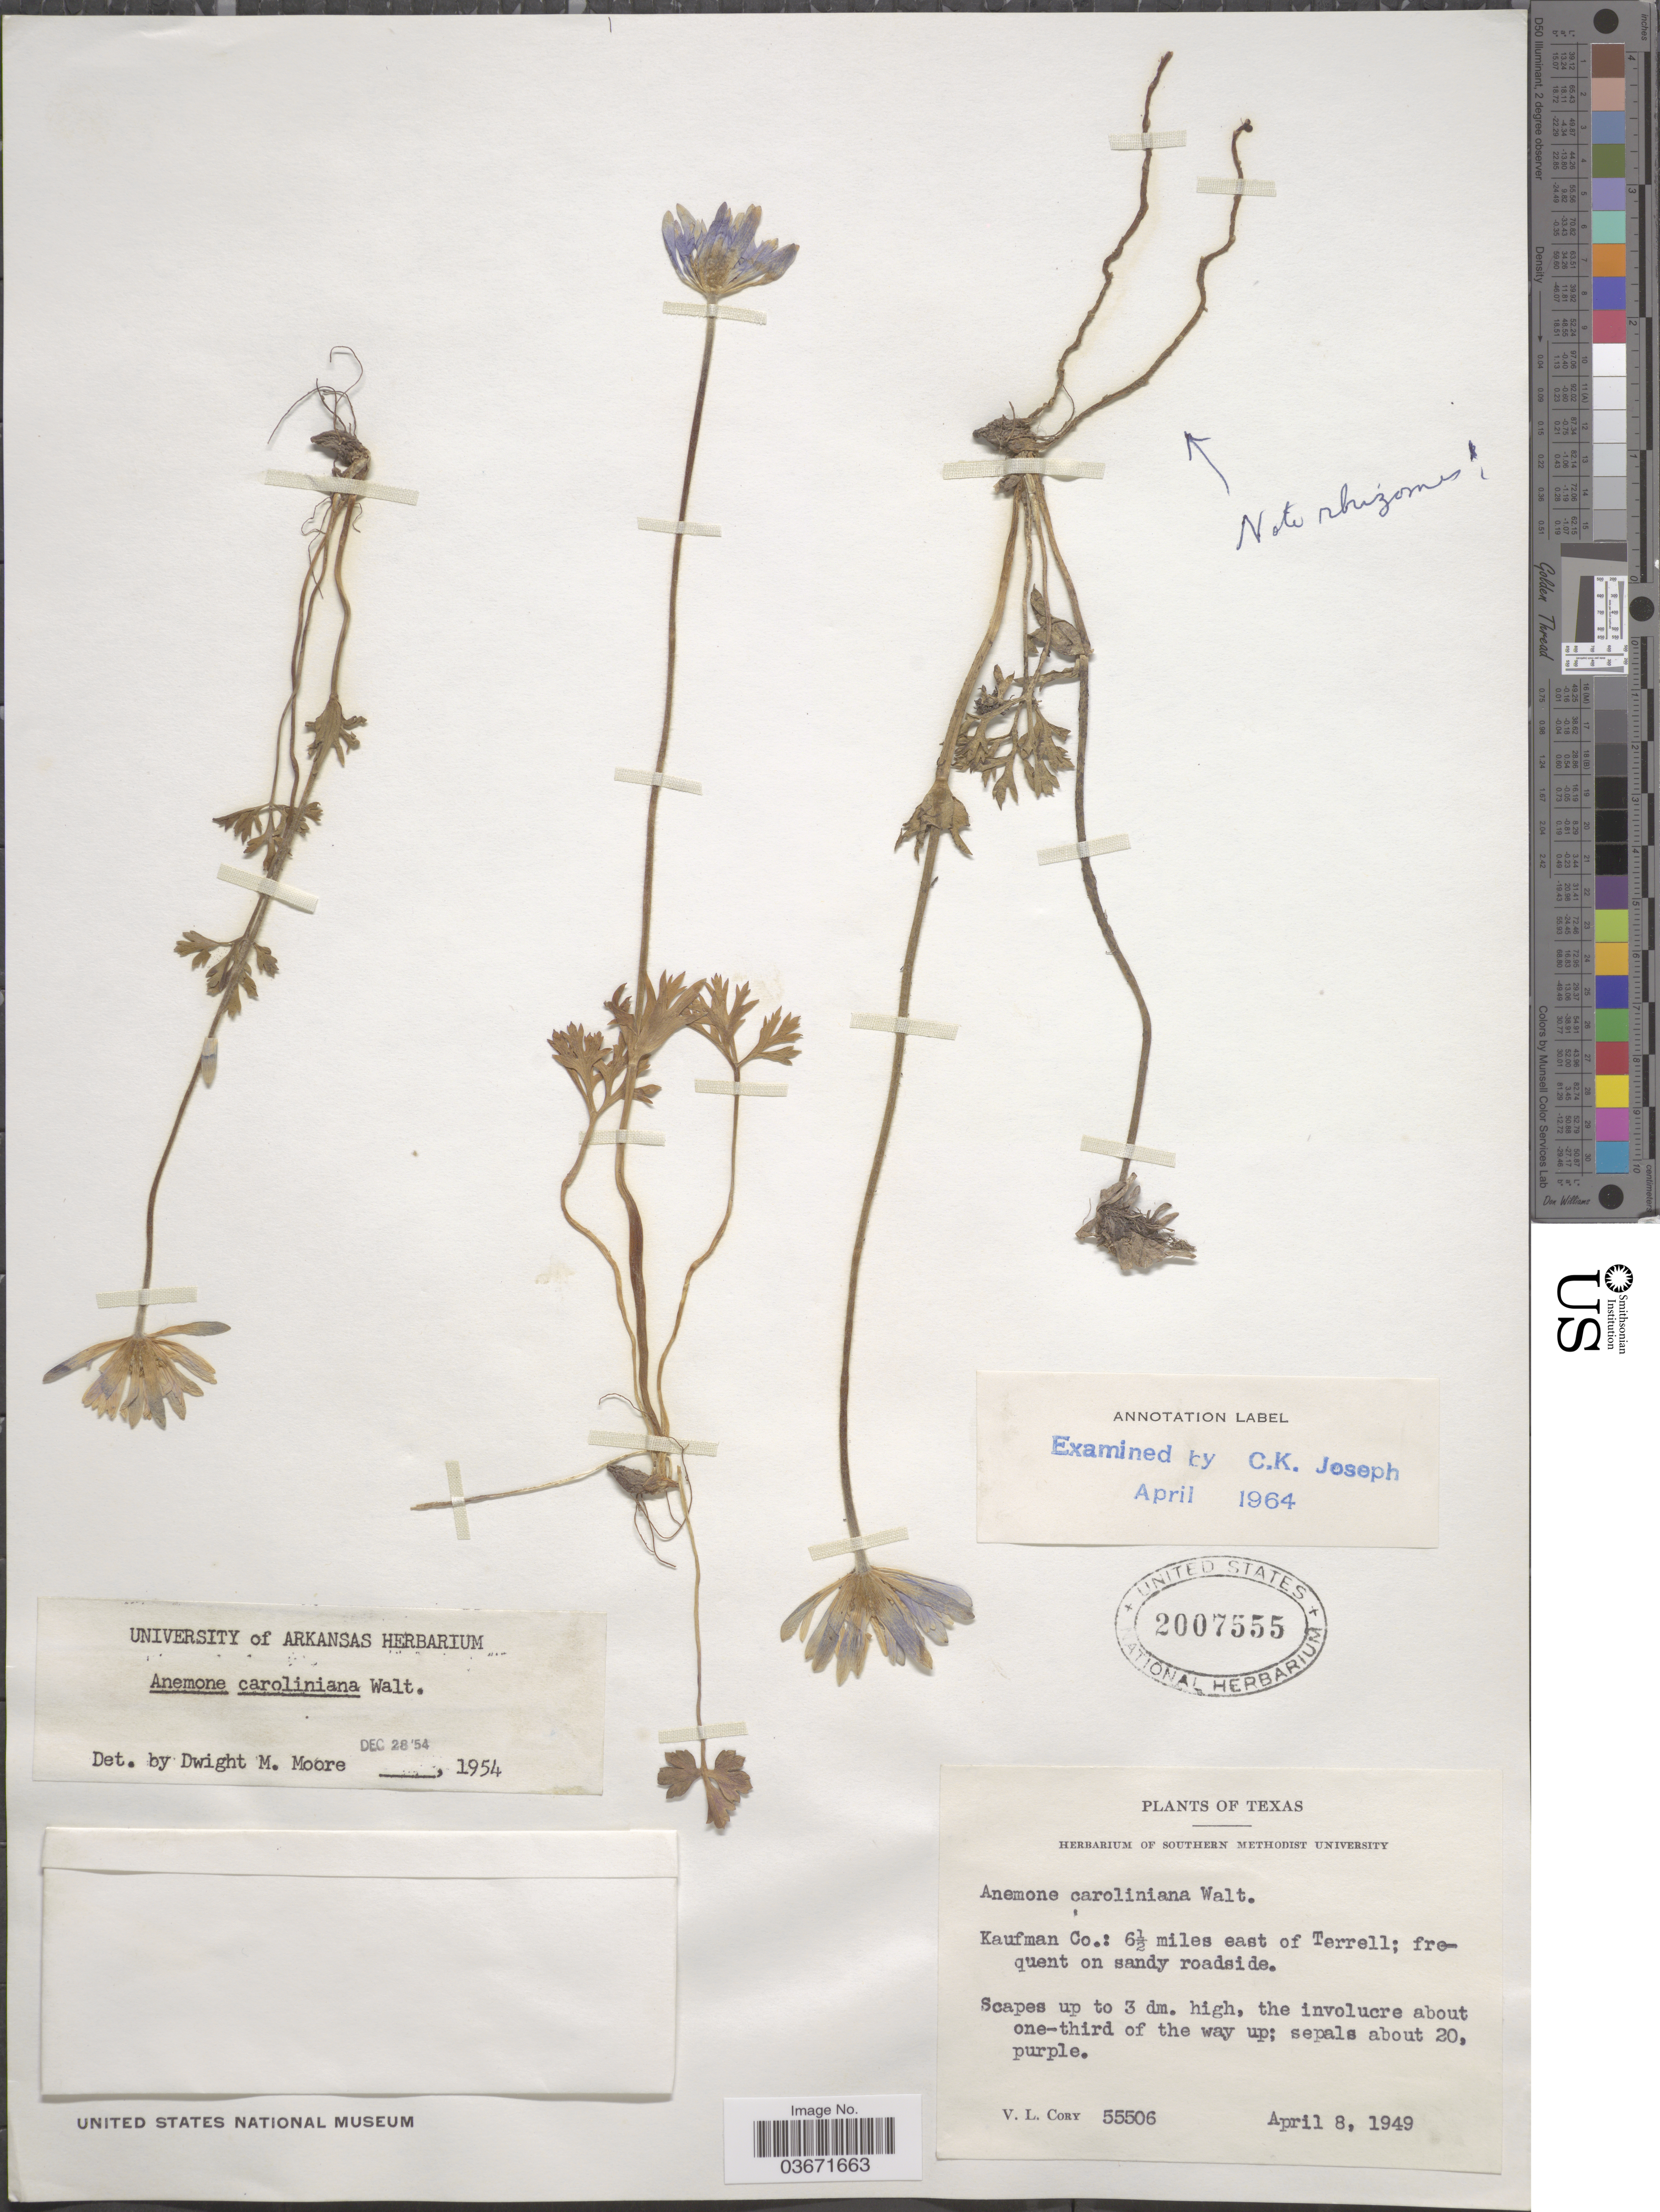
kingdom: Plantae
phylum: Tracheophyta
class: Magnoliopsida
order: Ranunculales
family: Ranunculaceae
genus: Anemone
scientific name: Anemone caroliniana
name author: Walter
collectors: V. Cory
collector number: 55506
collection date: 1949-04-08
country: United States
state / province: Texas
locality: Kaufman Co.: 6½ miles east of Terrell.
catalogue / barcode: US 2007555